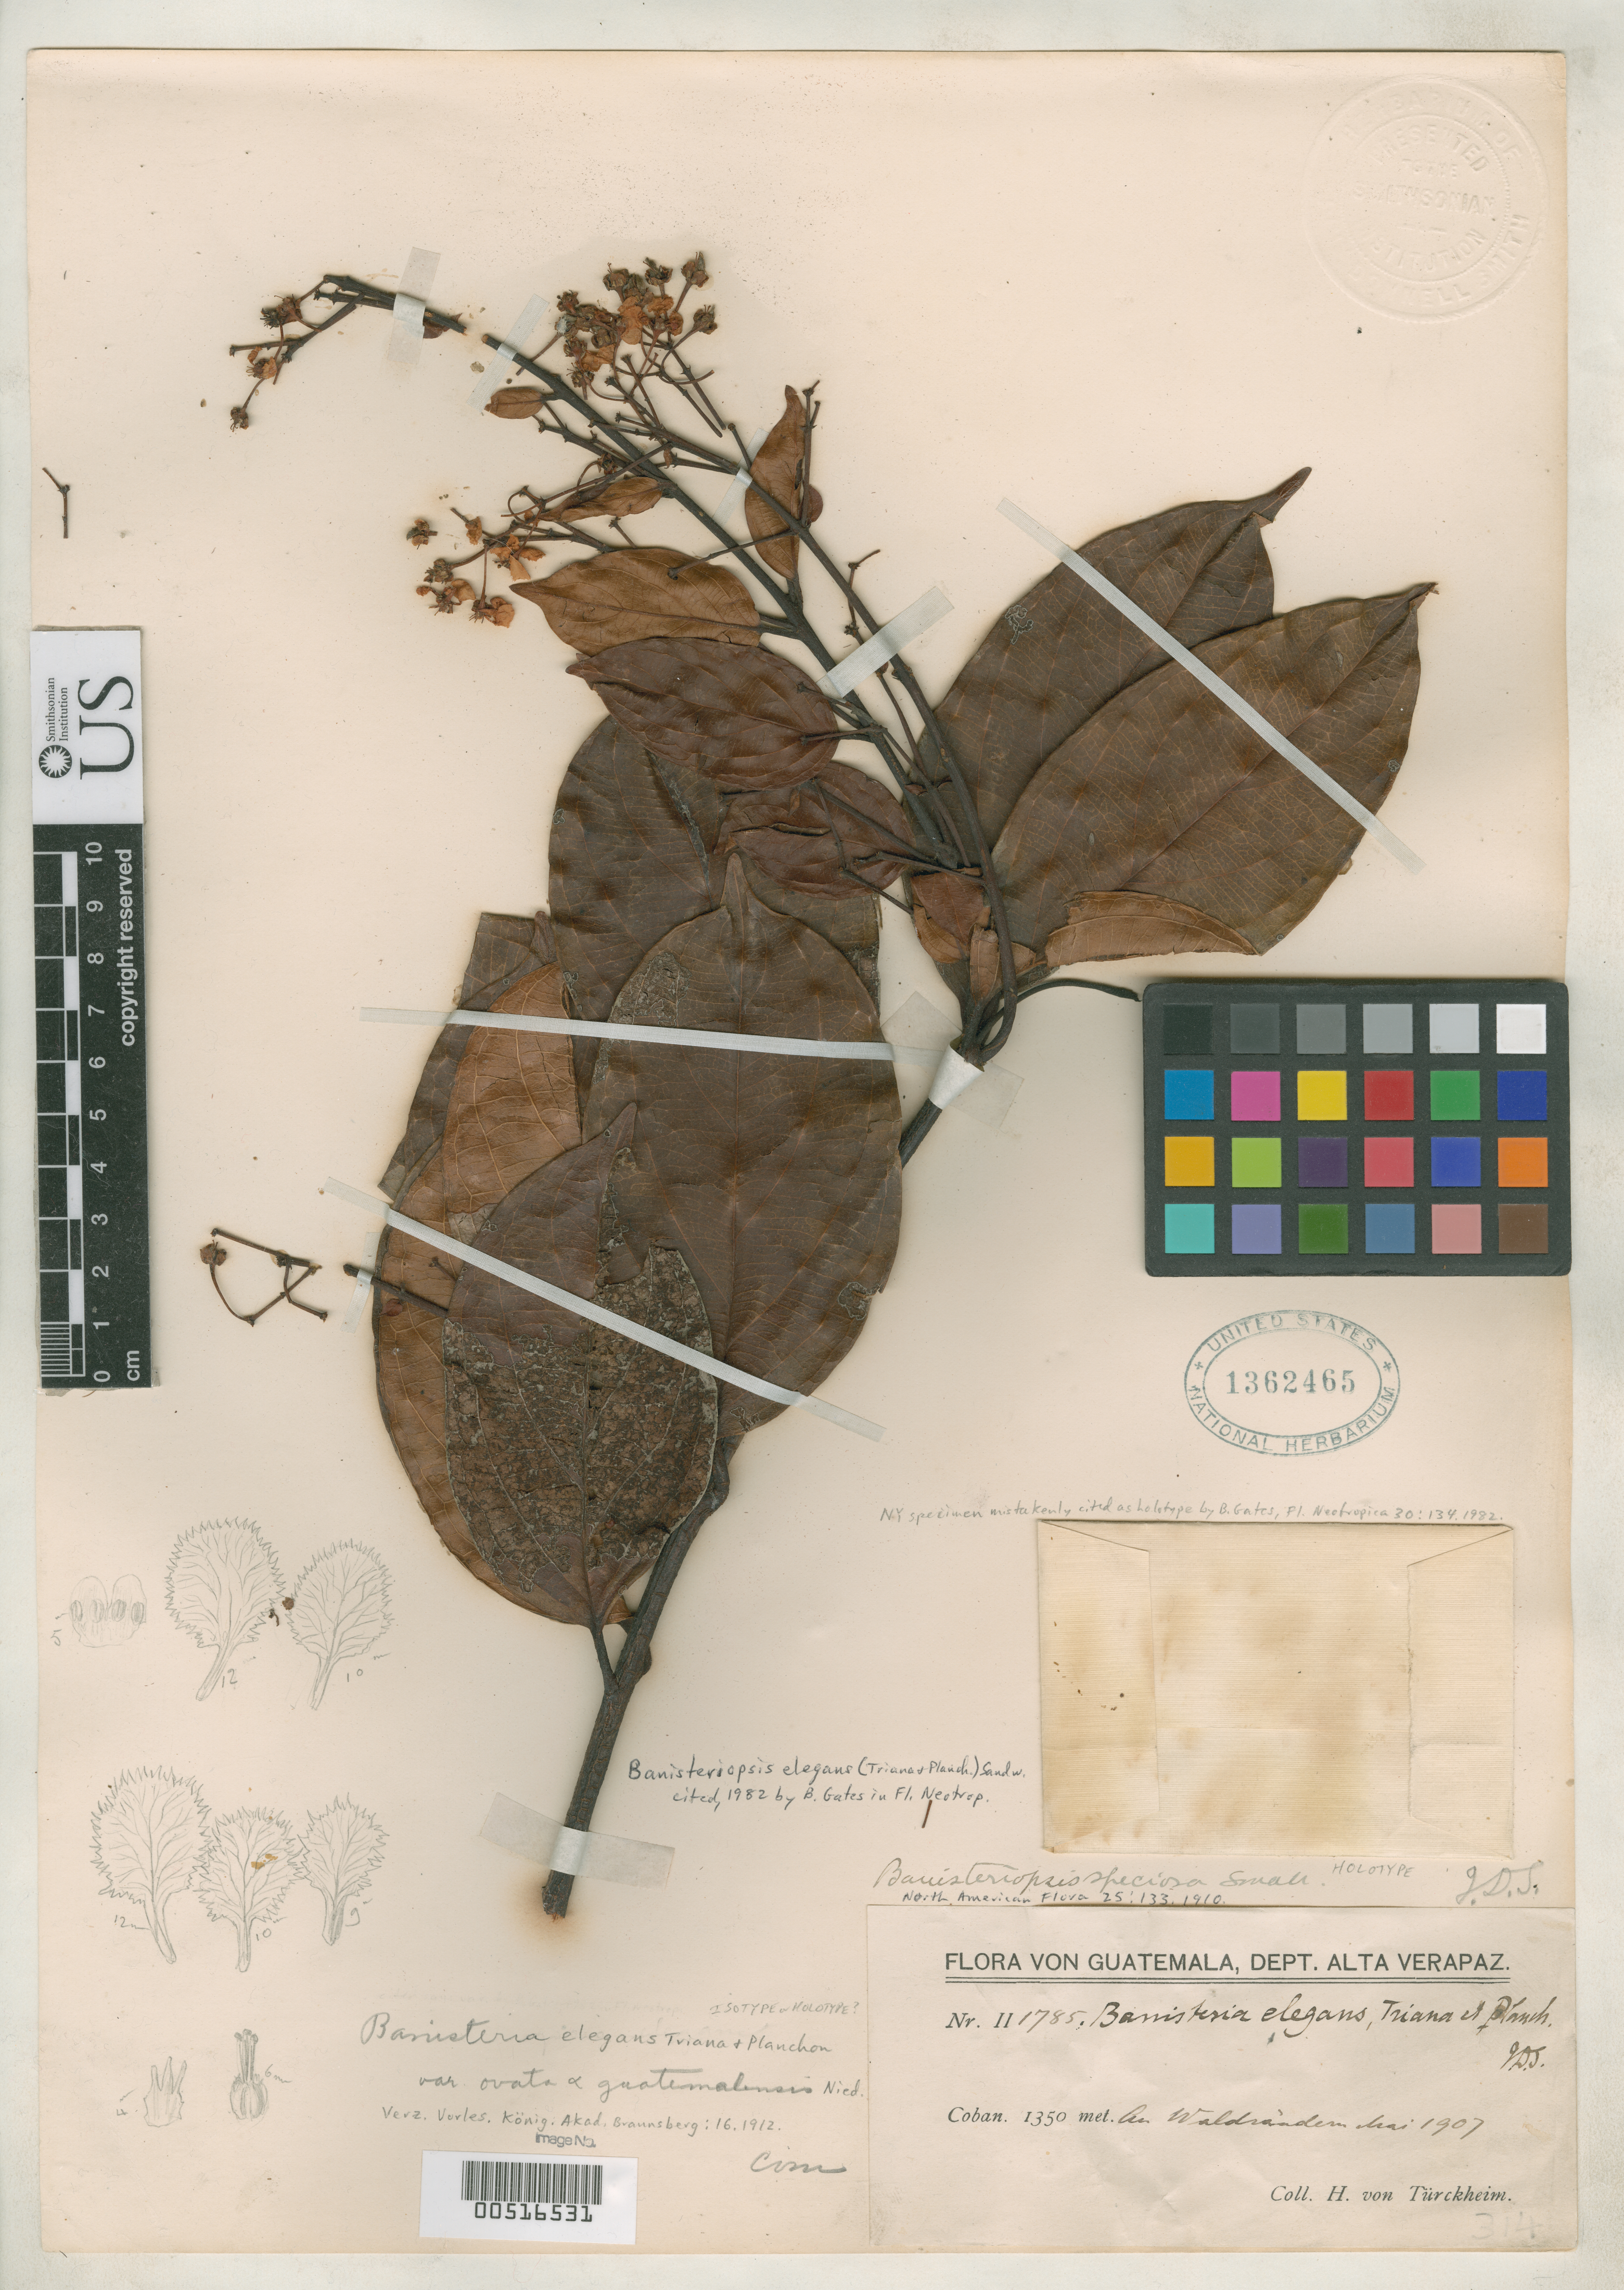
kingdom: Plantae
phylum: Tracheophyta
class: Magnoliopsida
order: Malpighiales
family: Malpighiaceae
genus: Banisteria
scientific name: Banisteria elegans var. guatemalensis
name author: Nied.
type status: Holotype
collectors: H. von Türckheim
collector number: II 1785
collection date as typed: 1907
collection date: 1907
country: Guatemala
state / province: Alta Verapaz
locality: Cobán, Waldranden.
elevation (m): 1350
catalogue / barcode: US 1362465